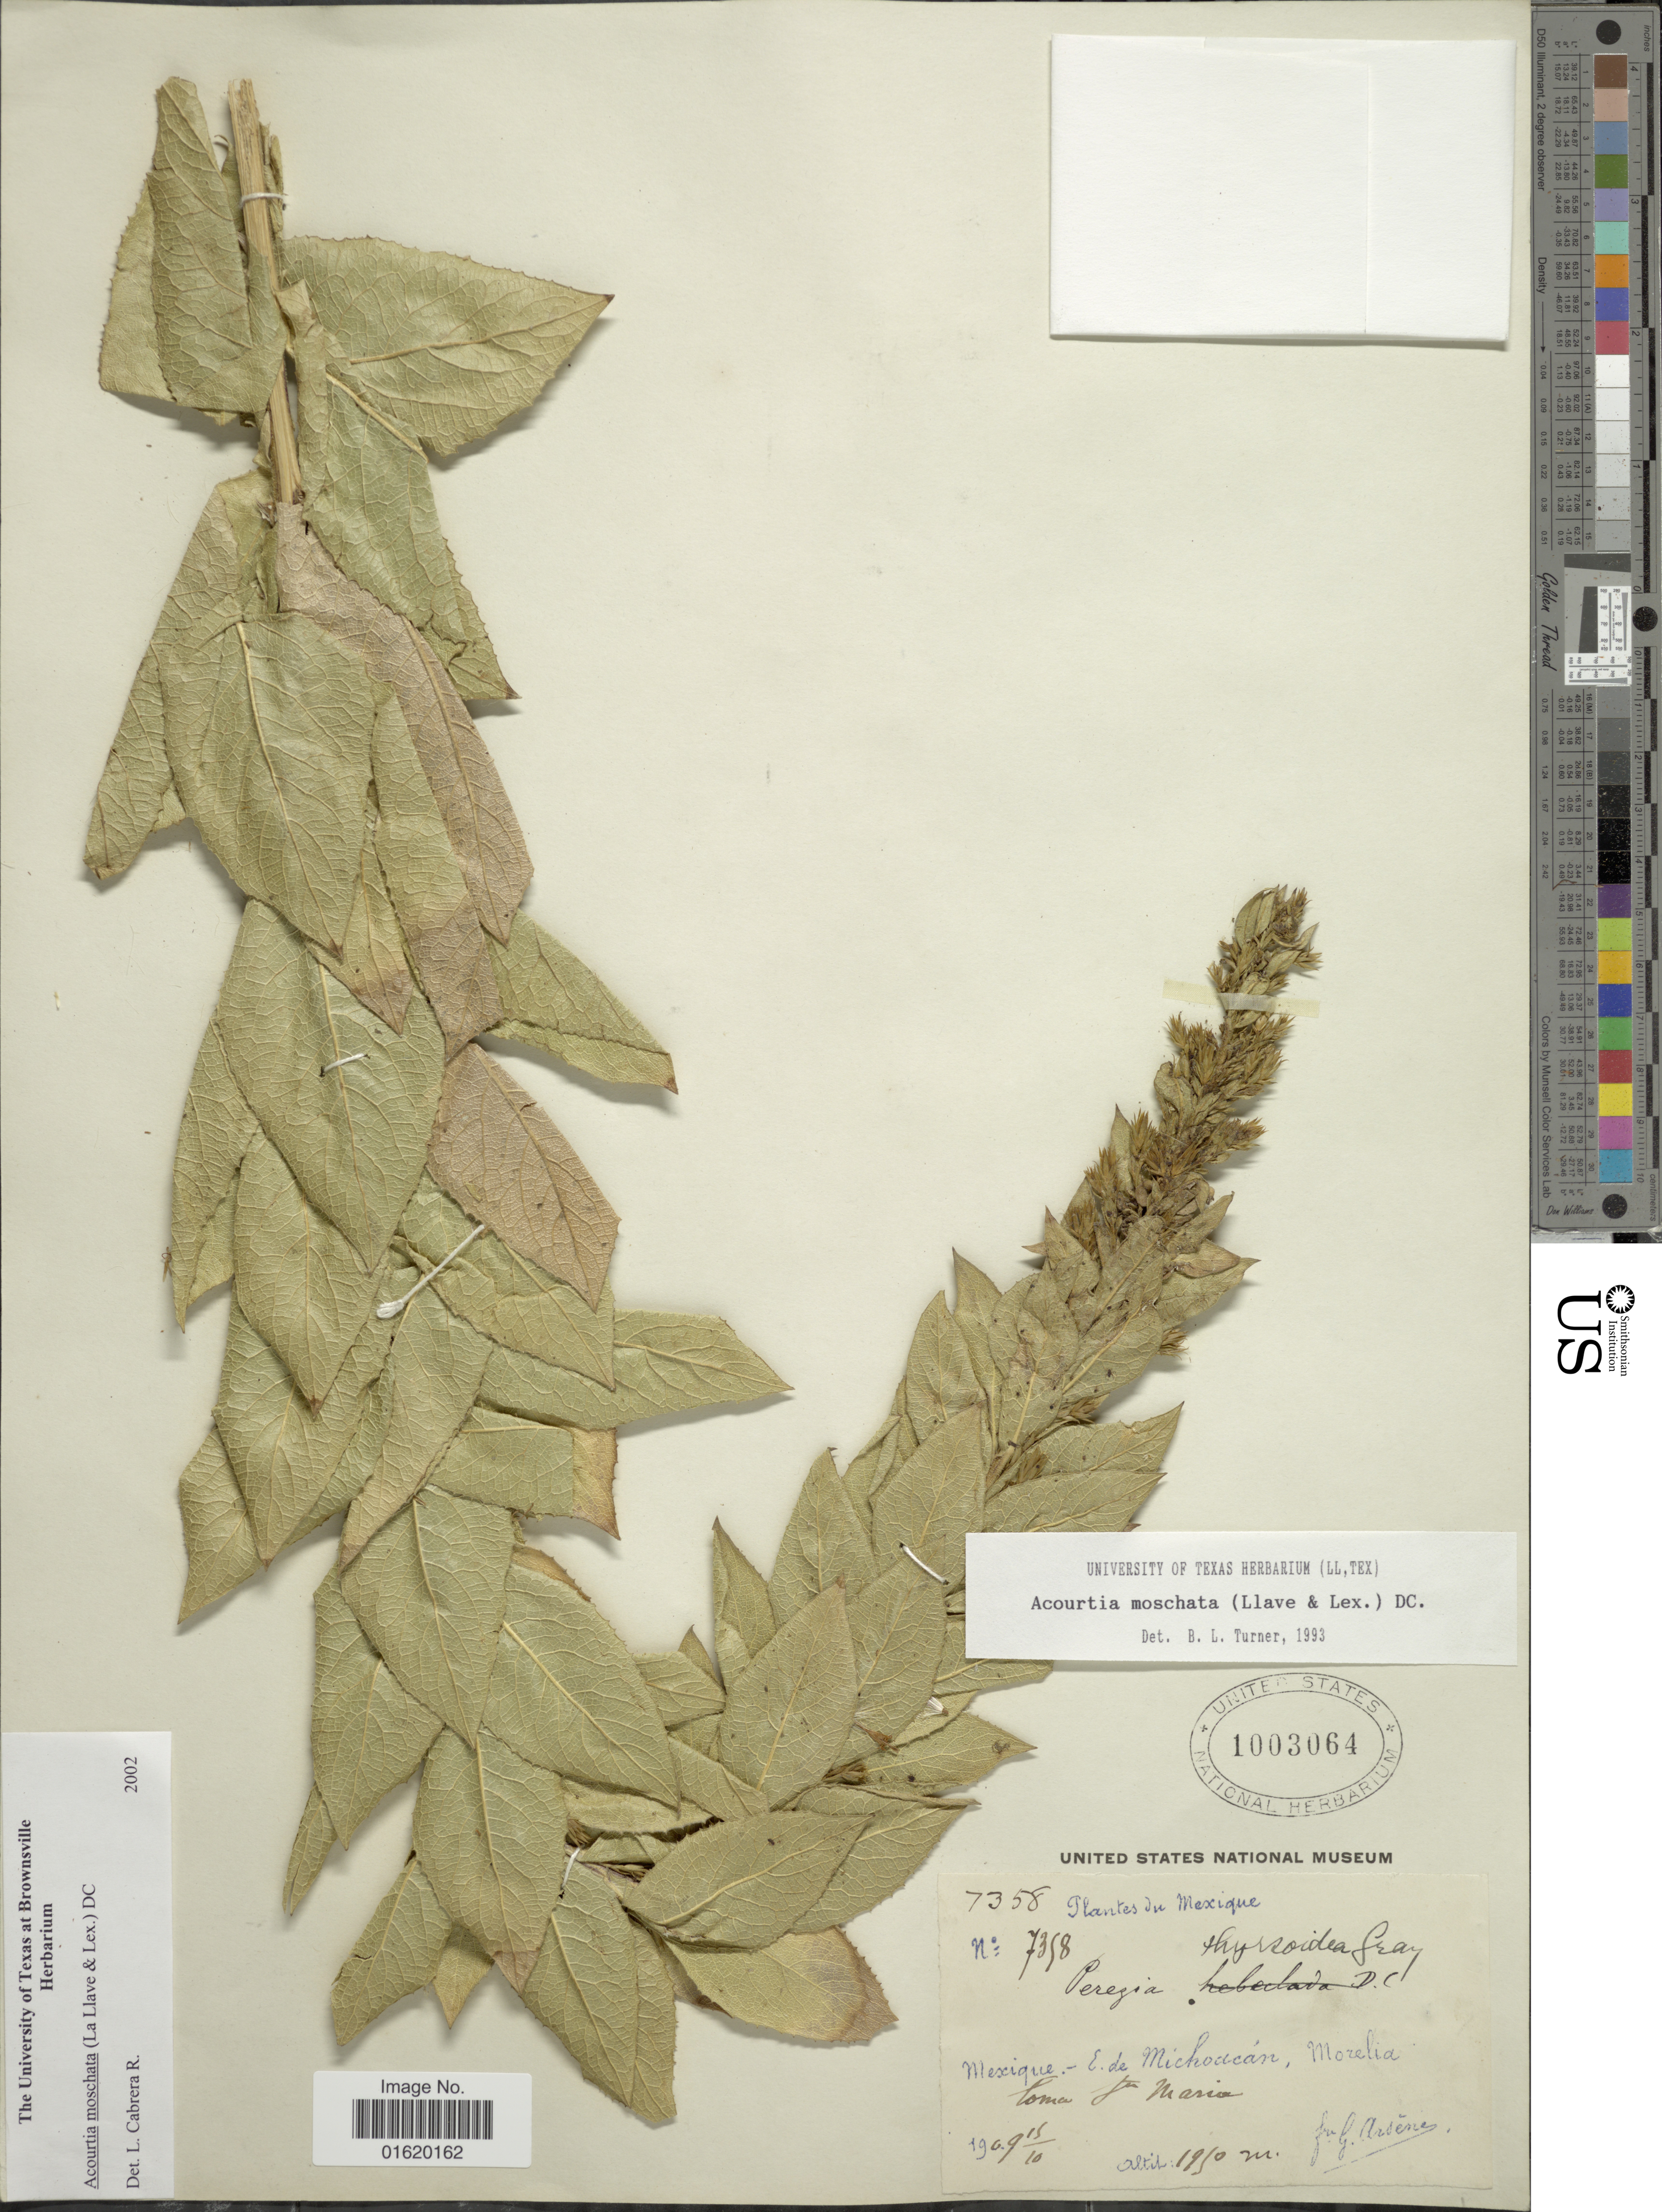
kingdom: Plantae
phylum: Tracheophyta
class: Magnoliopsida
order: Asterales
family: Asteraceae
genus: Acourtia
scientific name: Acourtia moschata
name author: DC.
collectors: Bro. G. Arsène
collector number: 7358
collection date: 1909-10-15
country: Mexico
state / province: Michoacán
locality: E. de Michoacan, Morelia, loma Sta. Maria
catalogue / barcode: US 1003064